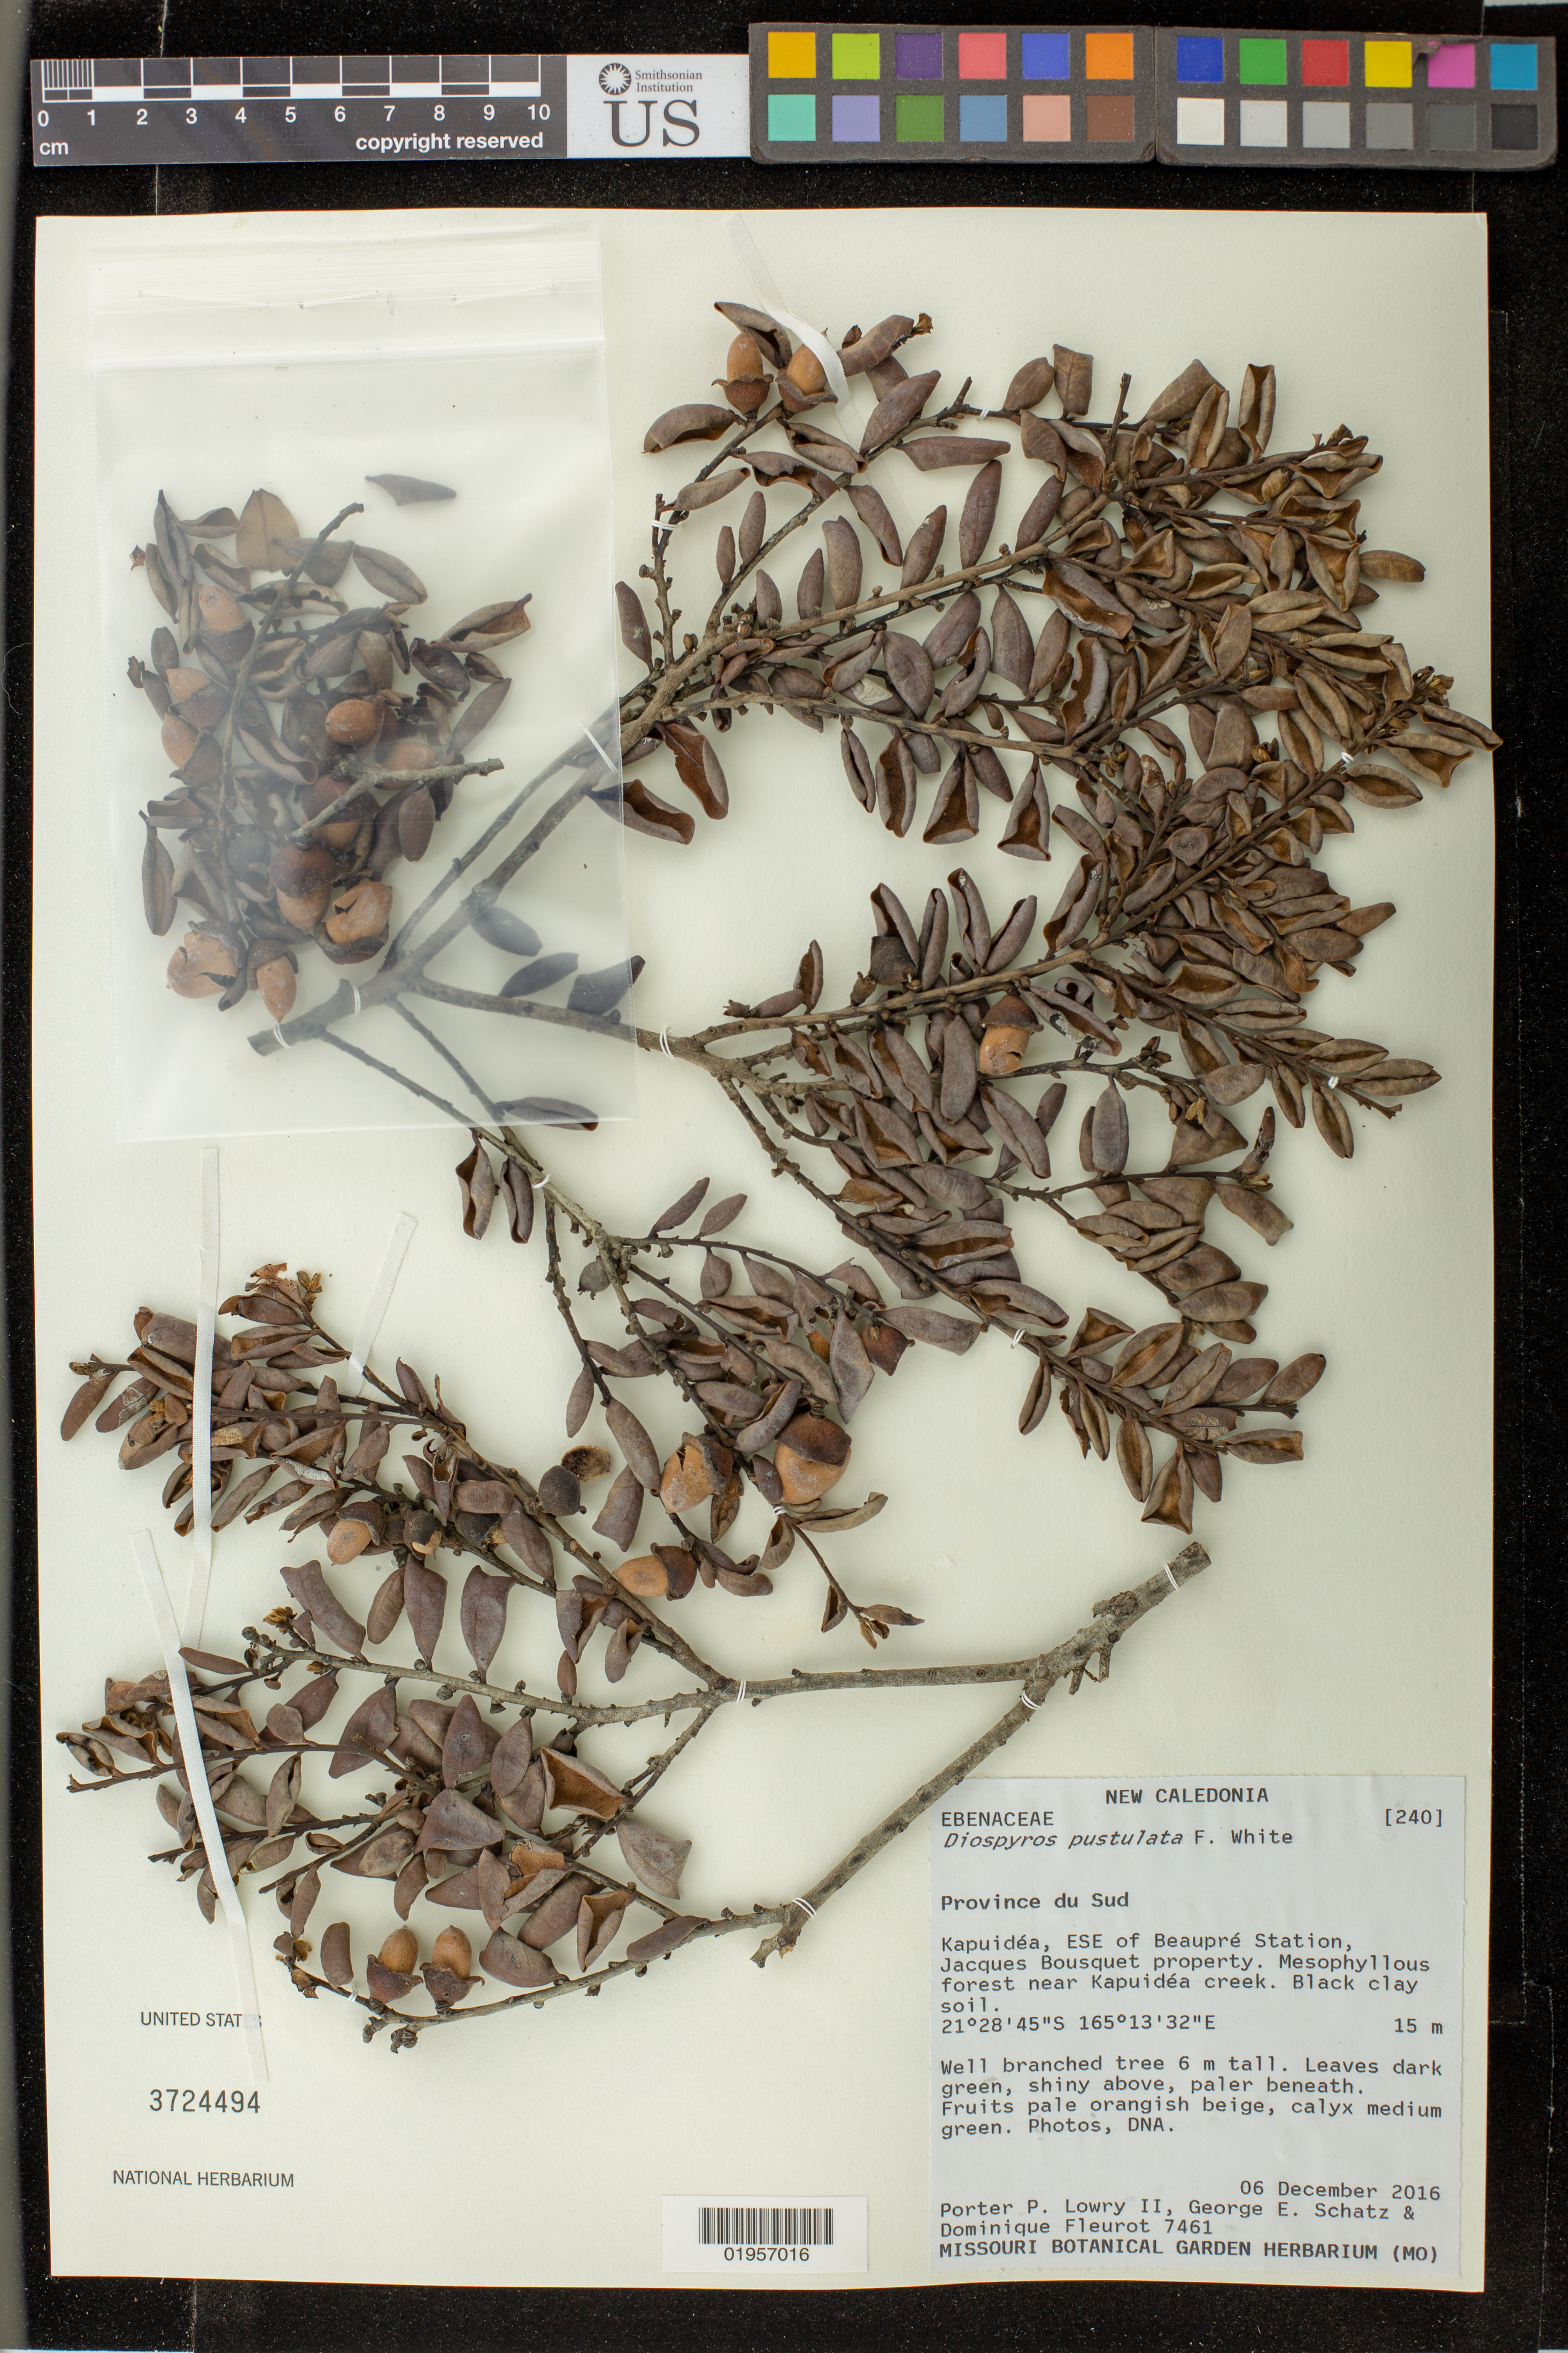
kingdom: Plantae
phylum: Tracheophyta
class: Magnoliopsida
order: Ericales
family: Ebenaceae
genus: Diospyros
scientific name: Diospyros pustulata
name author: F. White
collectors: P. Lowry & G. Schatz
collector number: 7461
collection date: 2016-12-07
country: New Caledonia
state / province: Sud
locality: Kwé Binyi River, S of Yaté. Forest along old road along N side of estuary, just E of old river crossing, at new water plant.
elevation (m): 2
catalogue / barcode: US 3724494